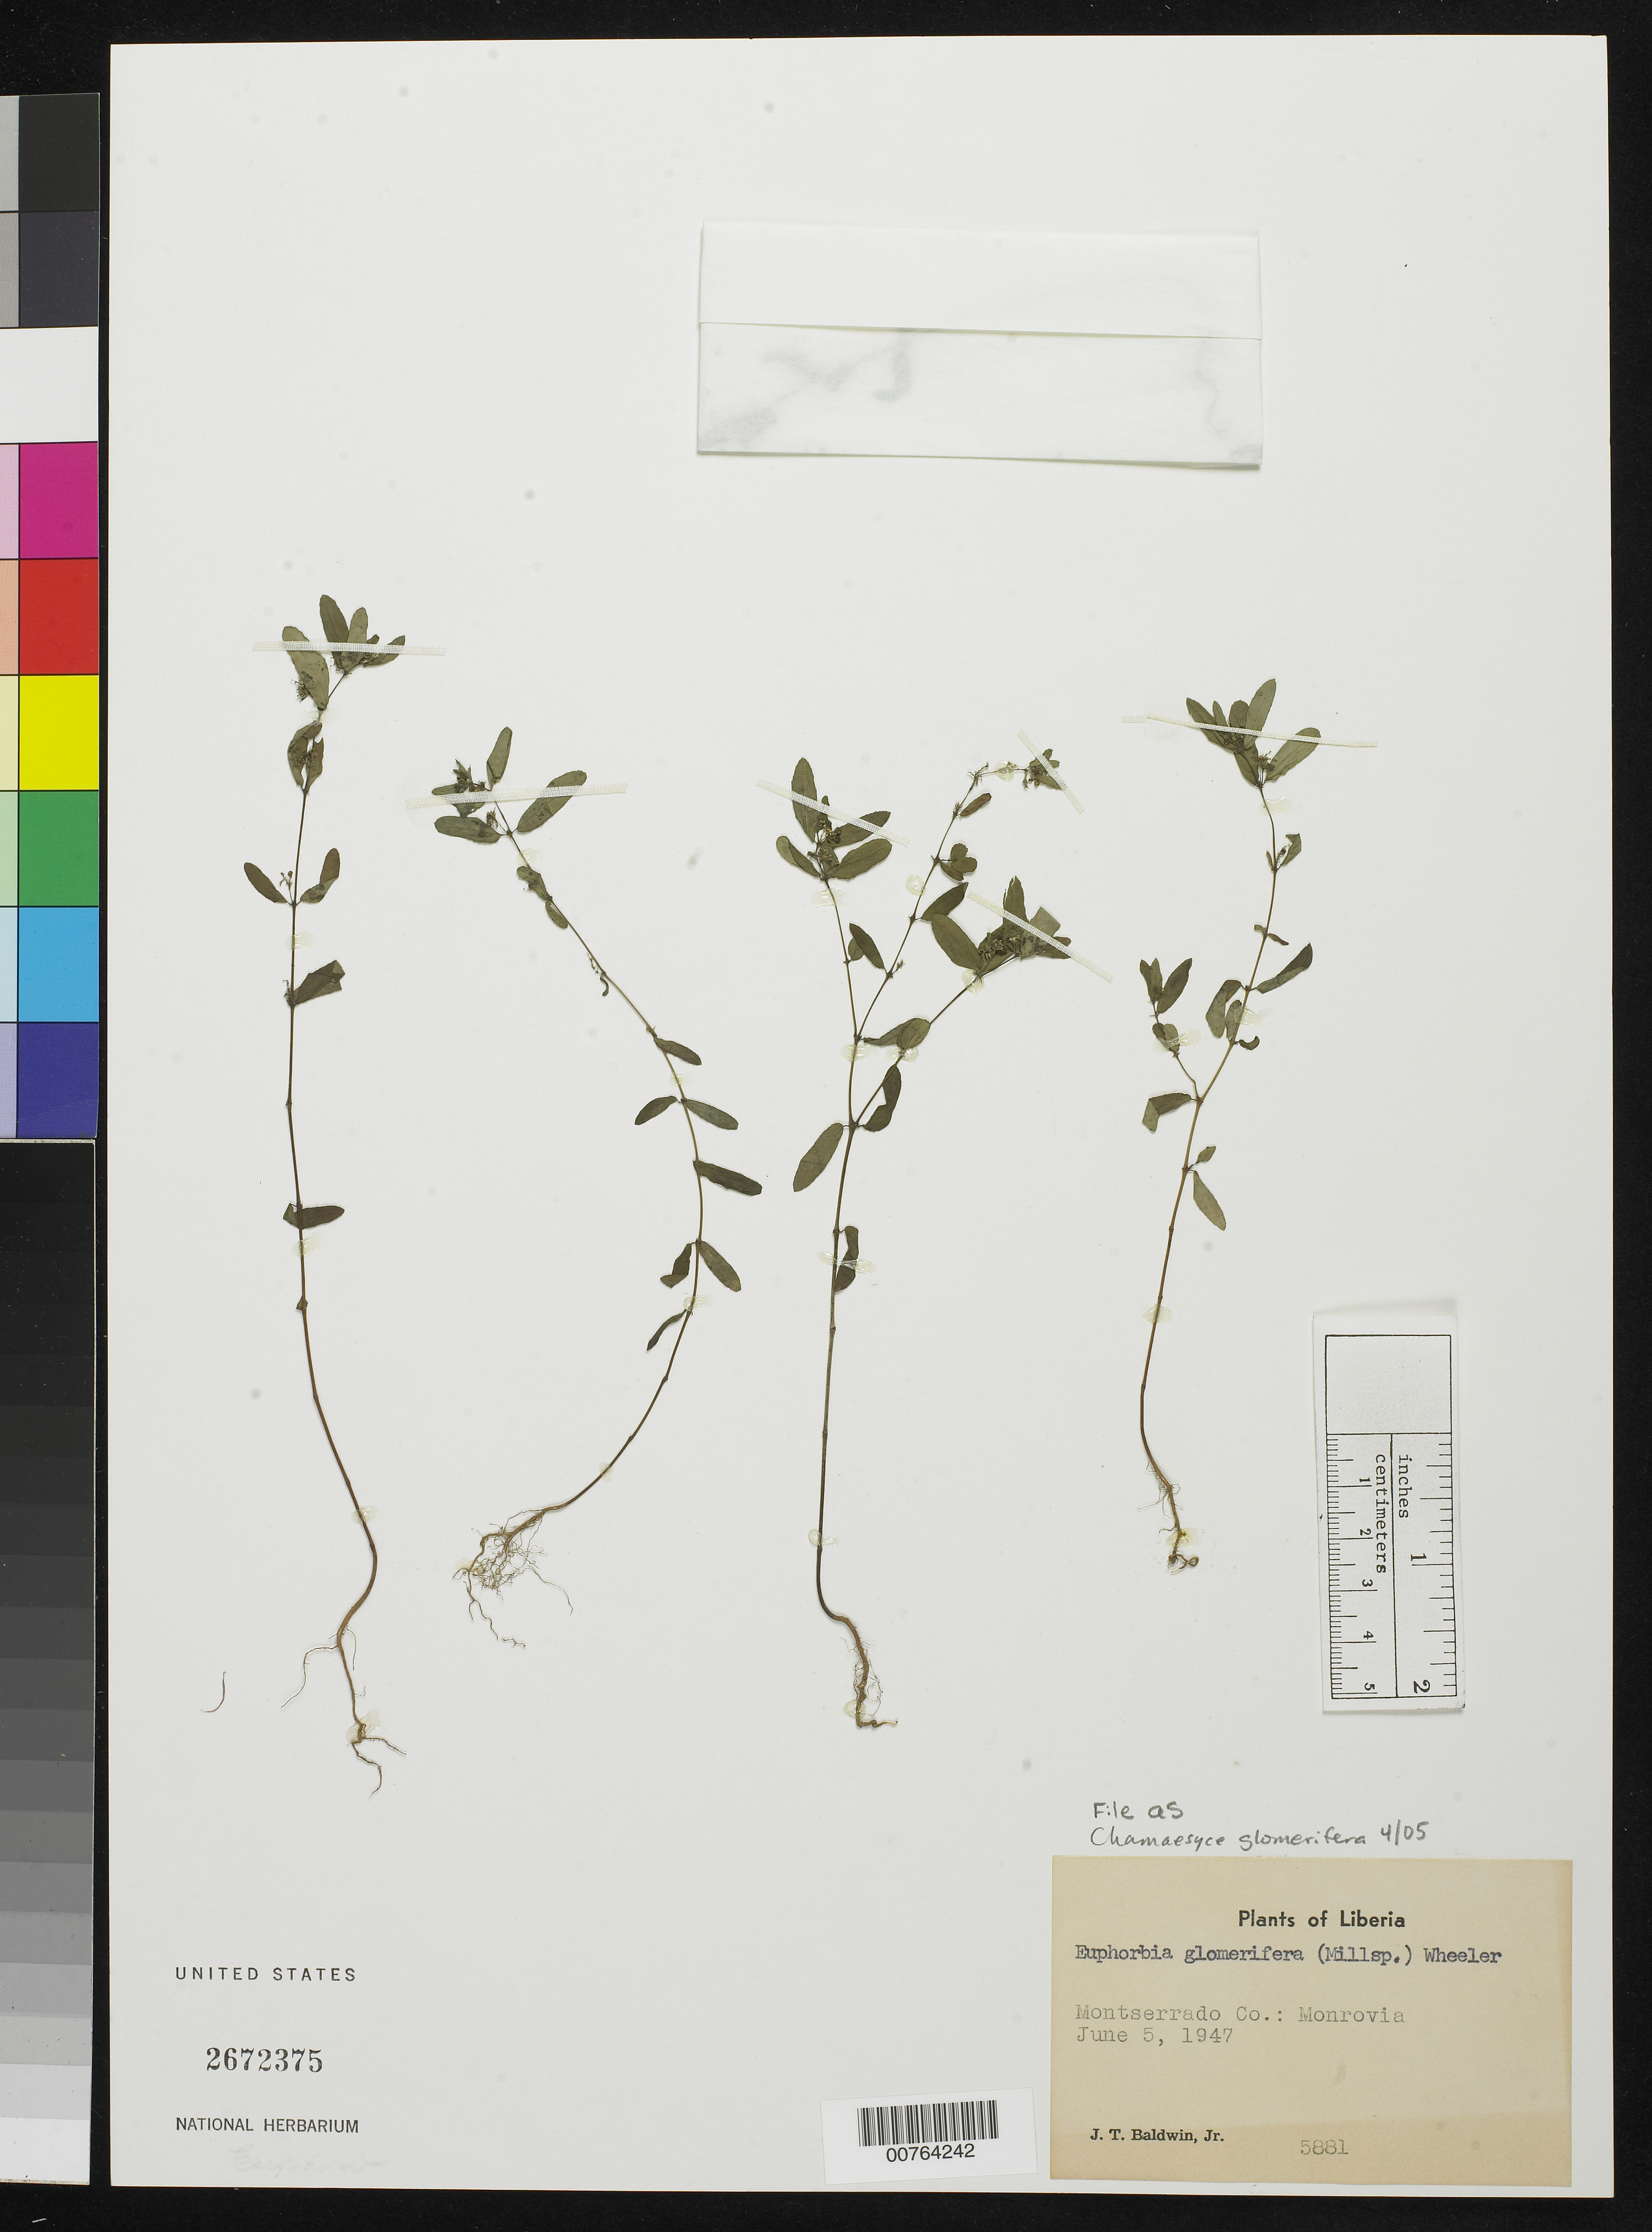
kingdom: Plantae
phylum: Tracheophyta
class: Magnoliopsida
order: Malpighiales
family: Euphorbiaceae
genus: Euphorbia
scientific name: Euphorbia hypericifolia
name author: L.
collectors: J. T. Baldwin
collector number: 5881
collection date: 1947-06-05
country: Liberia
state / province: Montserrado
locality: Monrovia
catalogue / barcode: US 2672375